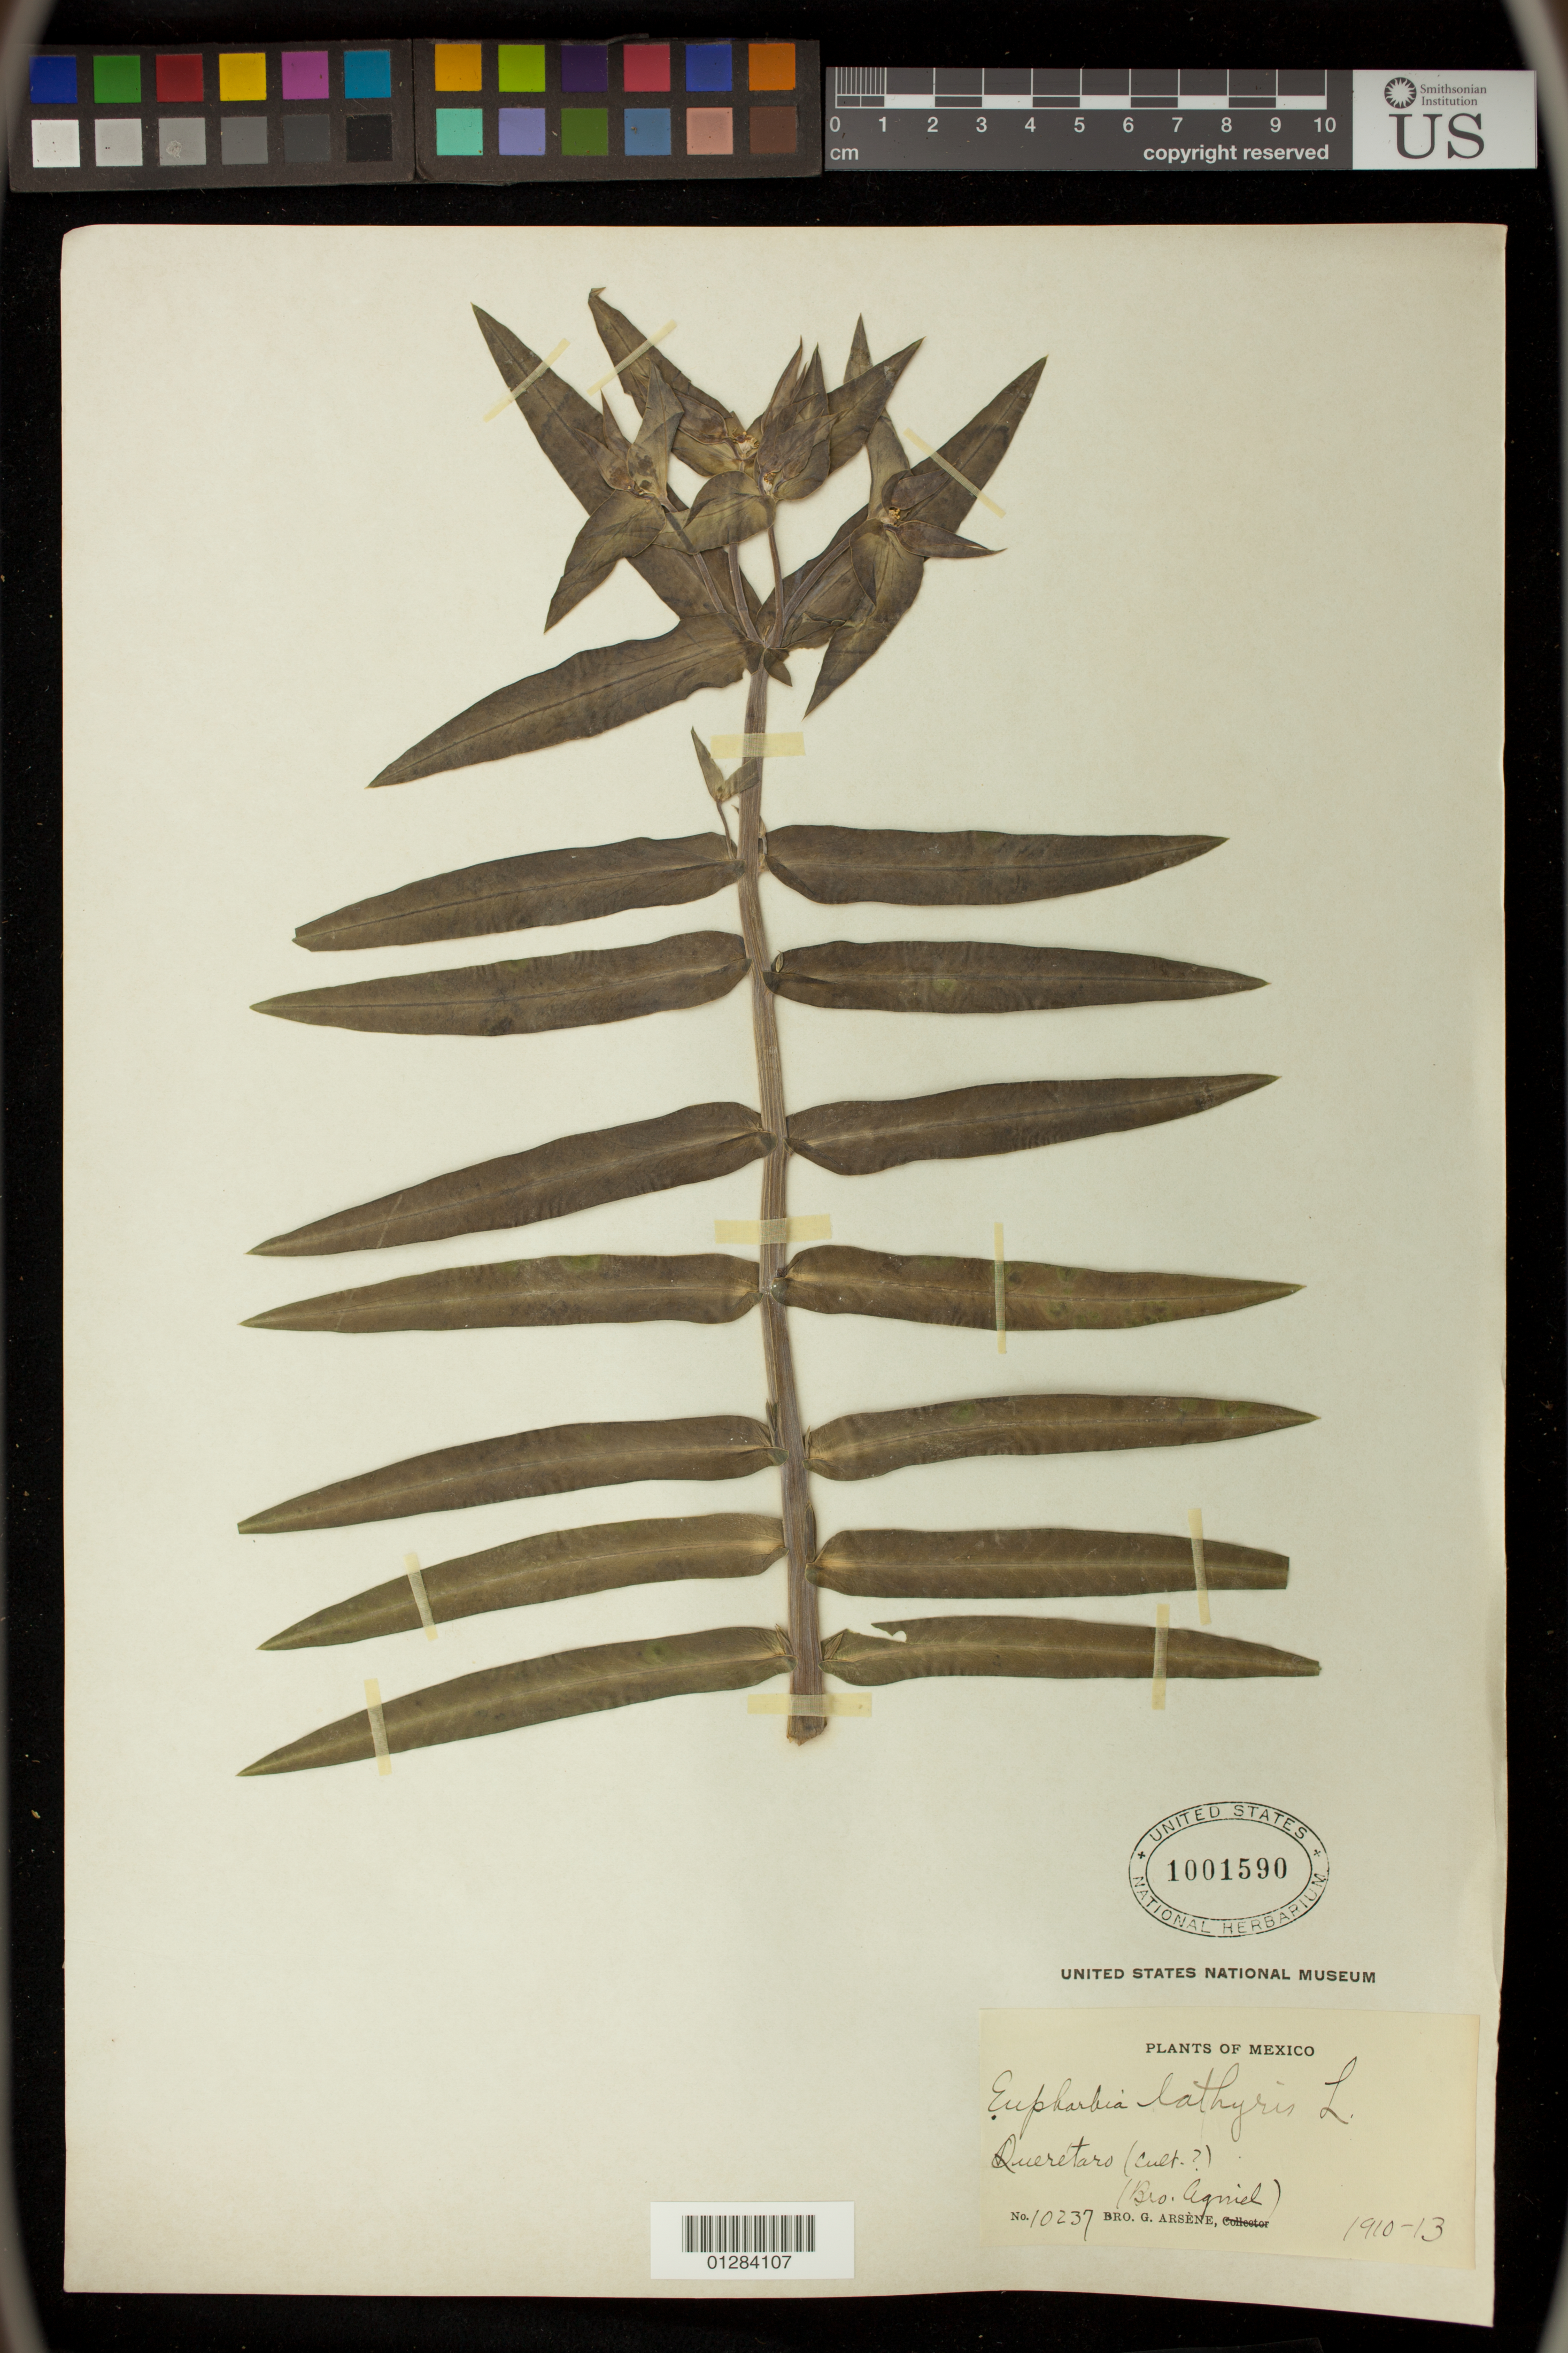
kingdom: Plantae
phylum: Tracheophyta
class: Magnoliopsida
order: Malpighiales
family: Euphorbiaceae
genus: Euphorbia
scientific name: Euphorbia lathyris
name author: L.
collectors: Bro. G. Arsène & Bro. Agniel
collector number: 10237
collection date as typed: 1910 to 1913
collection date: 1910/1913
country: Mexico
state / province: Querétaro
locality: Querétaro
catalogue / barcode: US 1001590